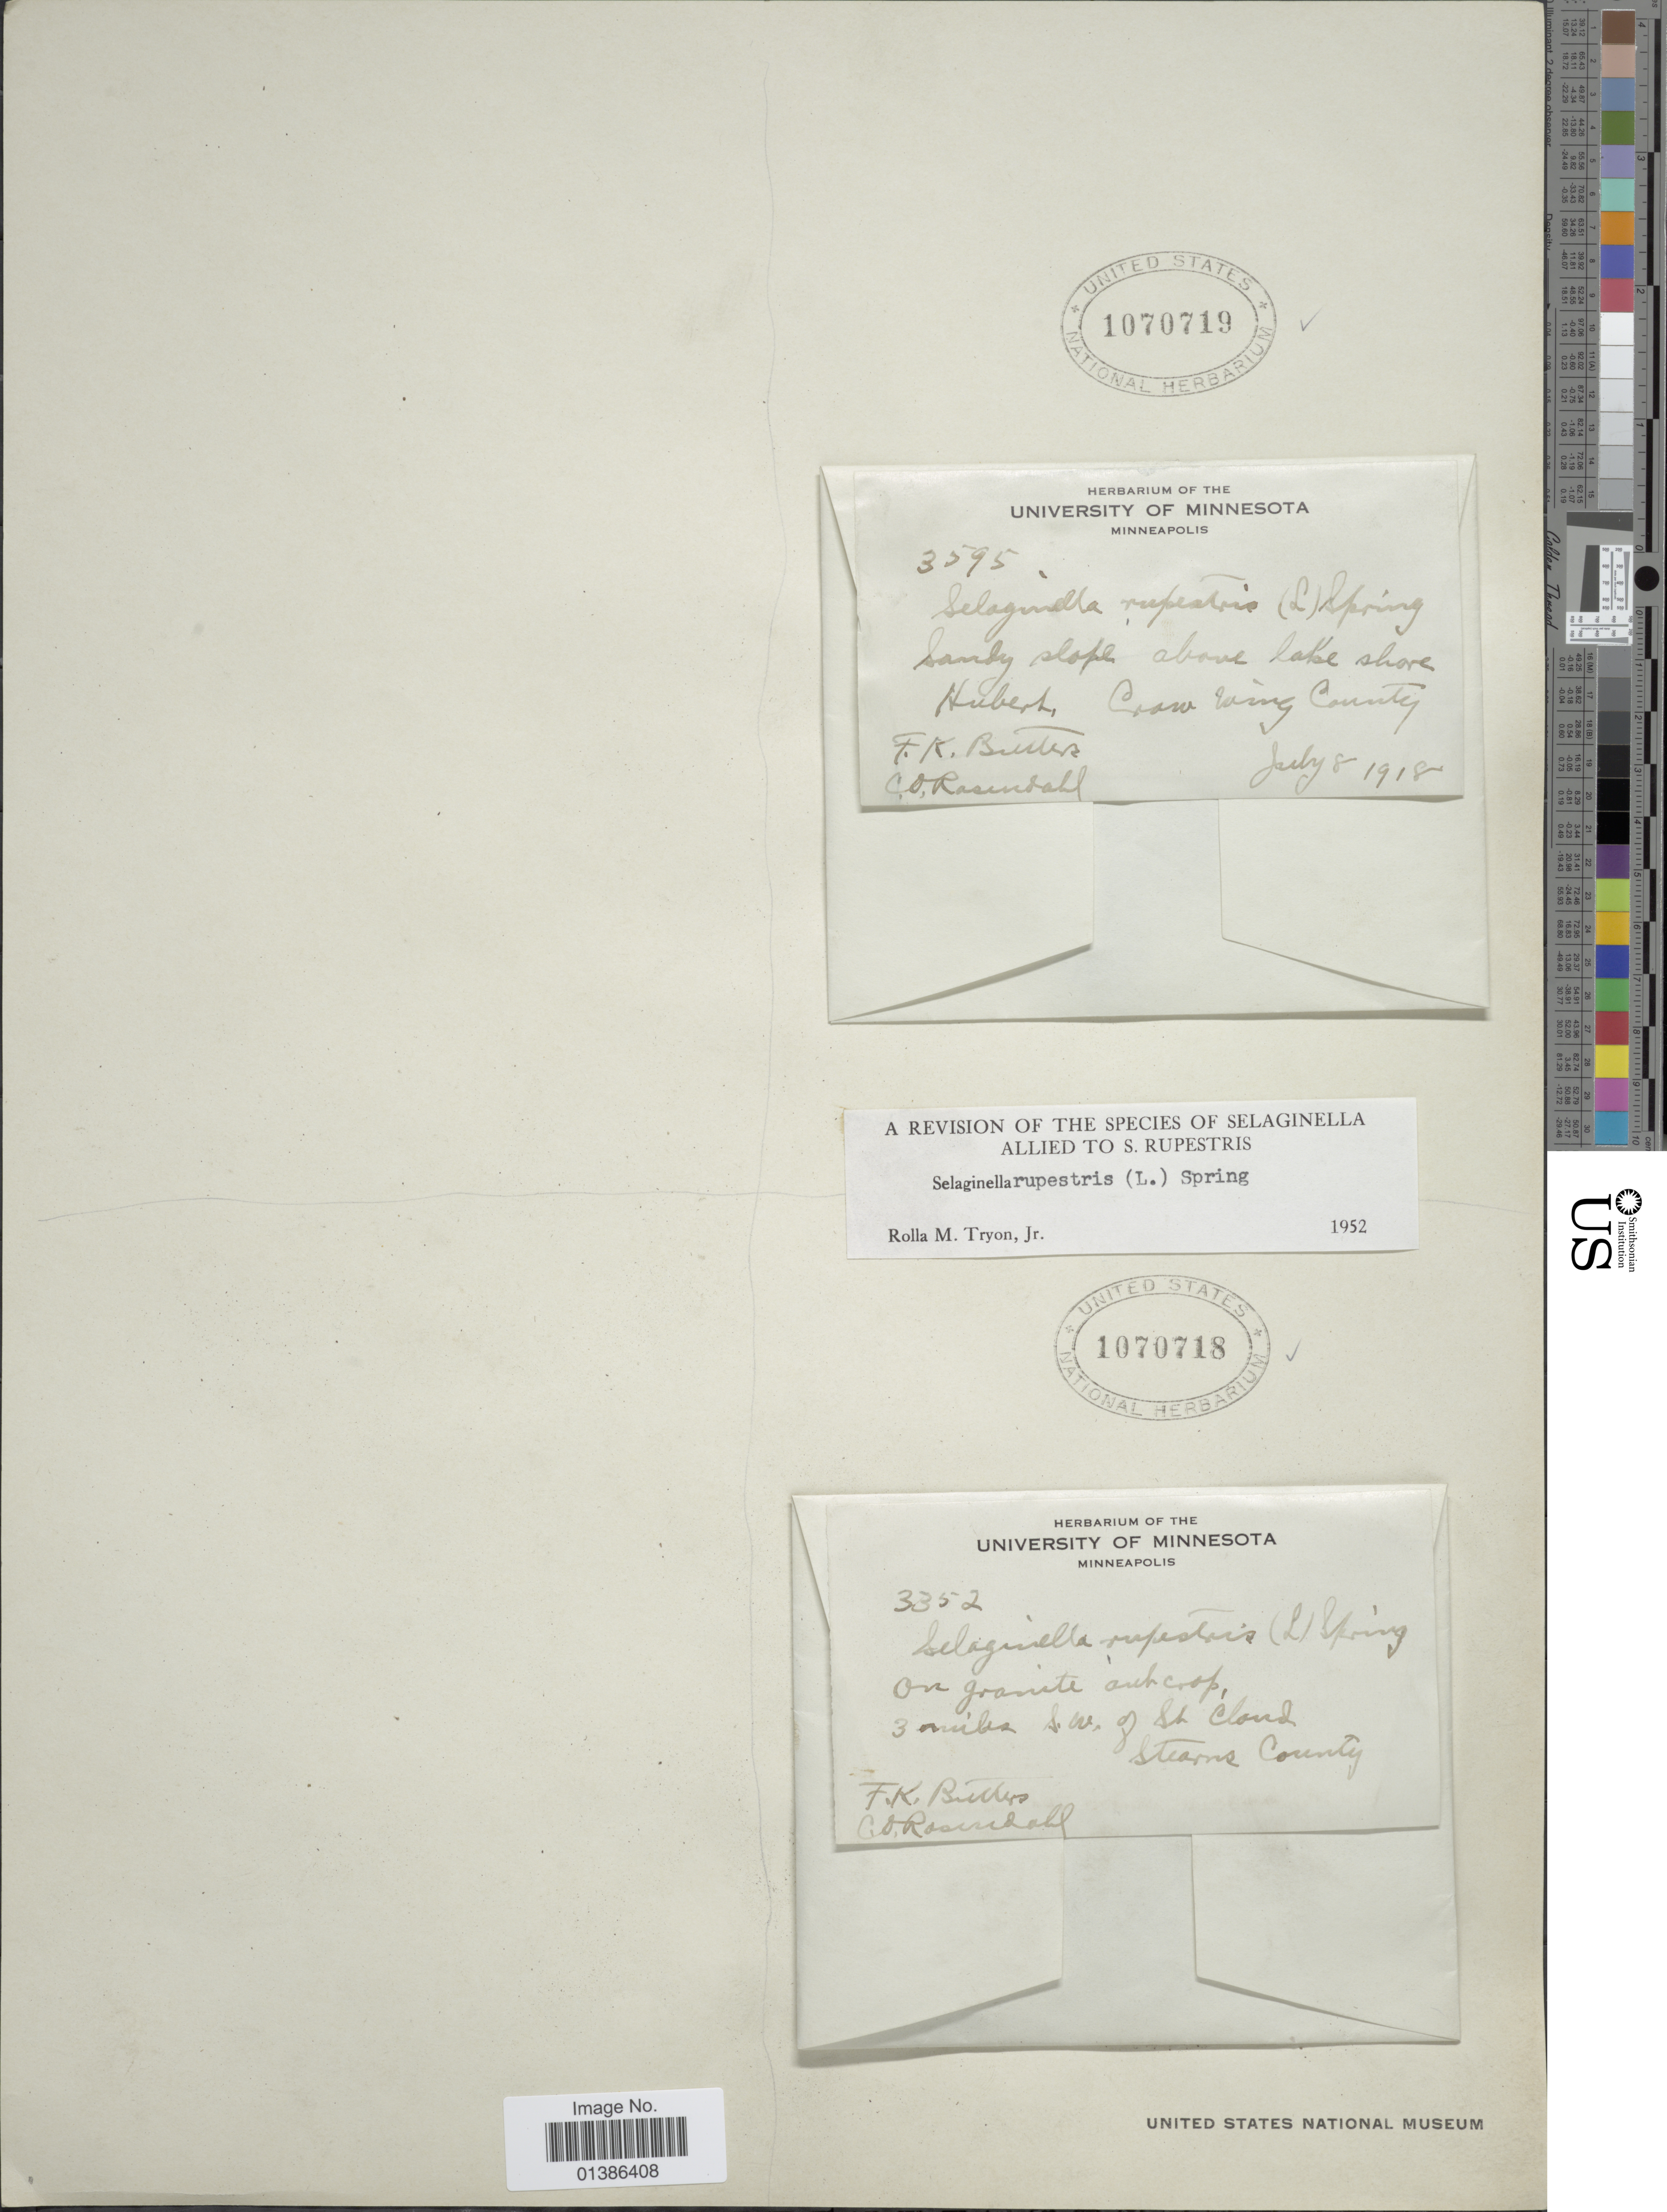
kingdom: Plantae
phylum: Tracheophyta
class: Lycopodiopsida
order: Selaginellales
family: Selaginellaceae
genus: Selaginella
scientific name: Selaginella rupestris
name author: (L.) Spring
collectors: F. K. Butters & C. O. Rosendahl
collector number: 3352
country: United States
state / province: Minnesota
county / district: Stearns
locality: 3 miles S.W. of St. Cloud, Stearns County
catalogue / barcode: US 1070718